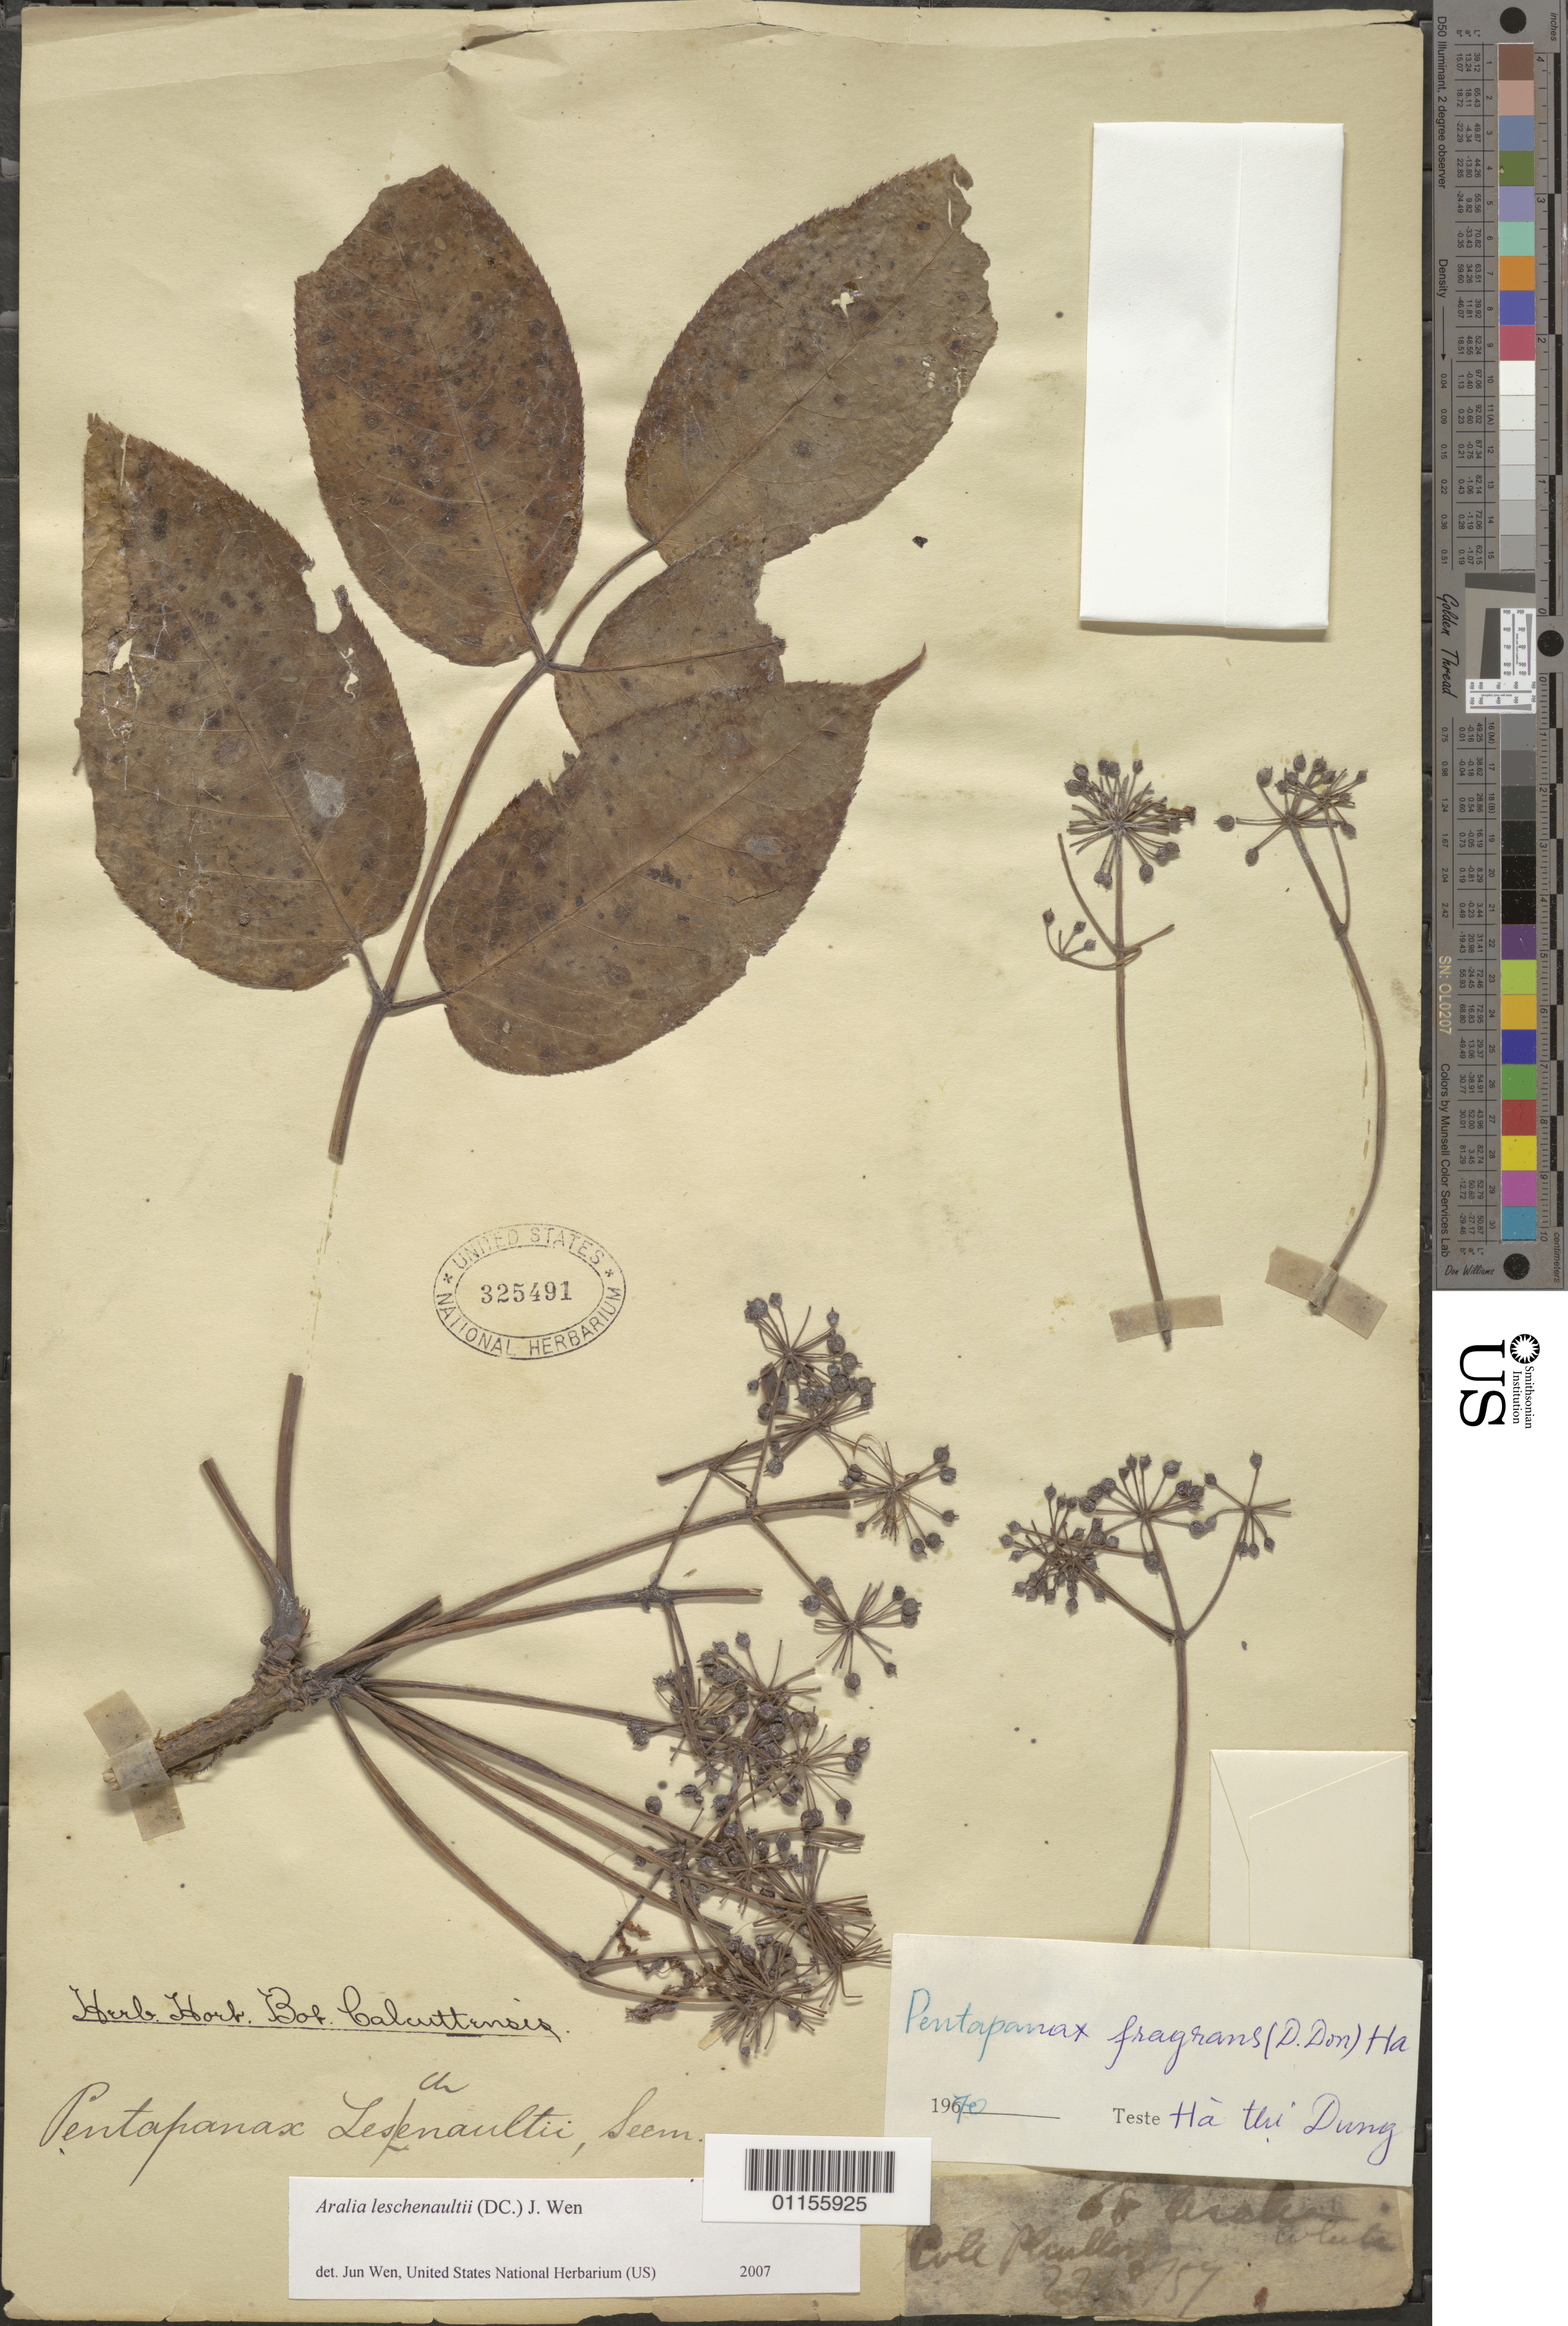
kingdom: Plantae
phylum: Tracheophyta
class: Magnoliopsida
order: Apiales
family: Araliaceae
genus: Aralia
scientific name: Aralia leschenaultii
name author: (DC.) J. Wen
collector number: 68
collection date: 1875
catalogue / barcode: US 325491